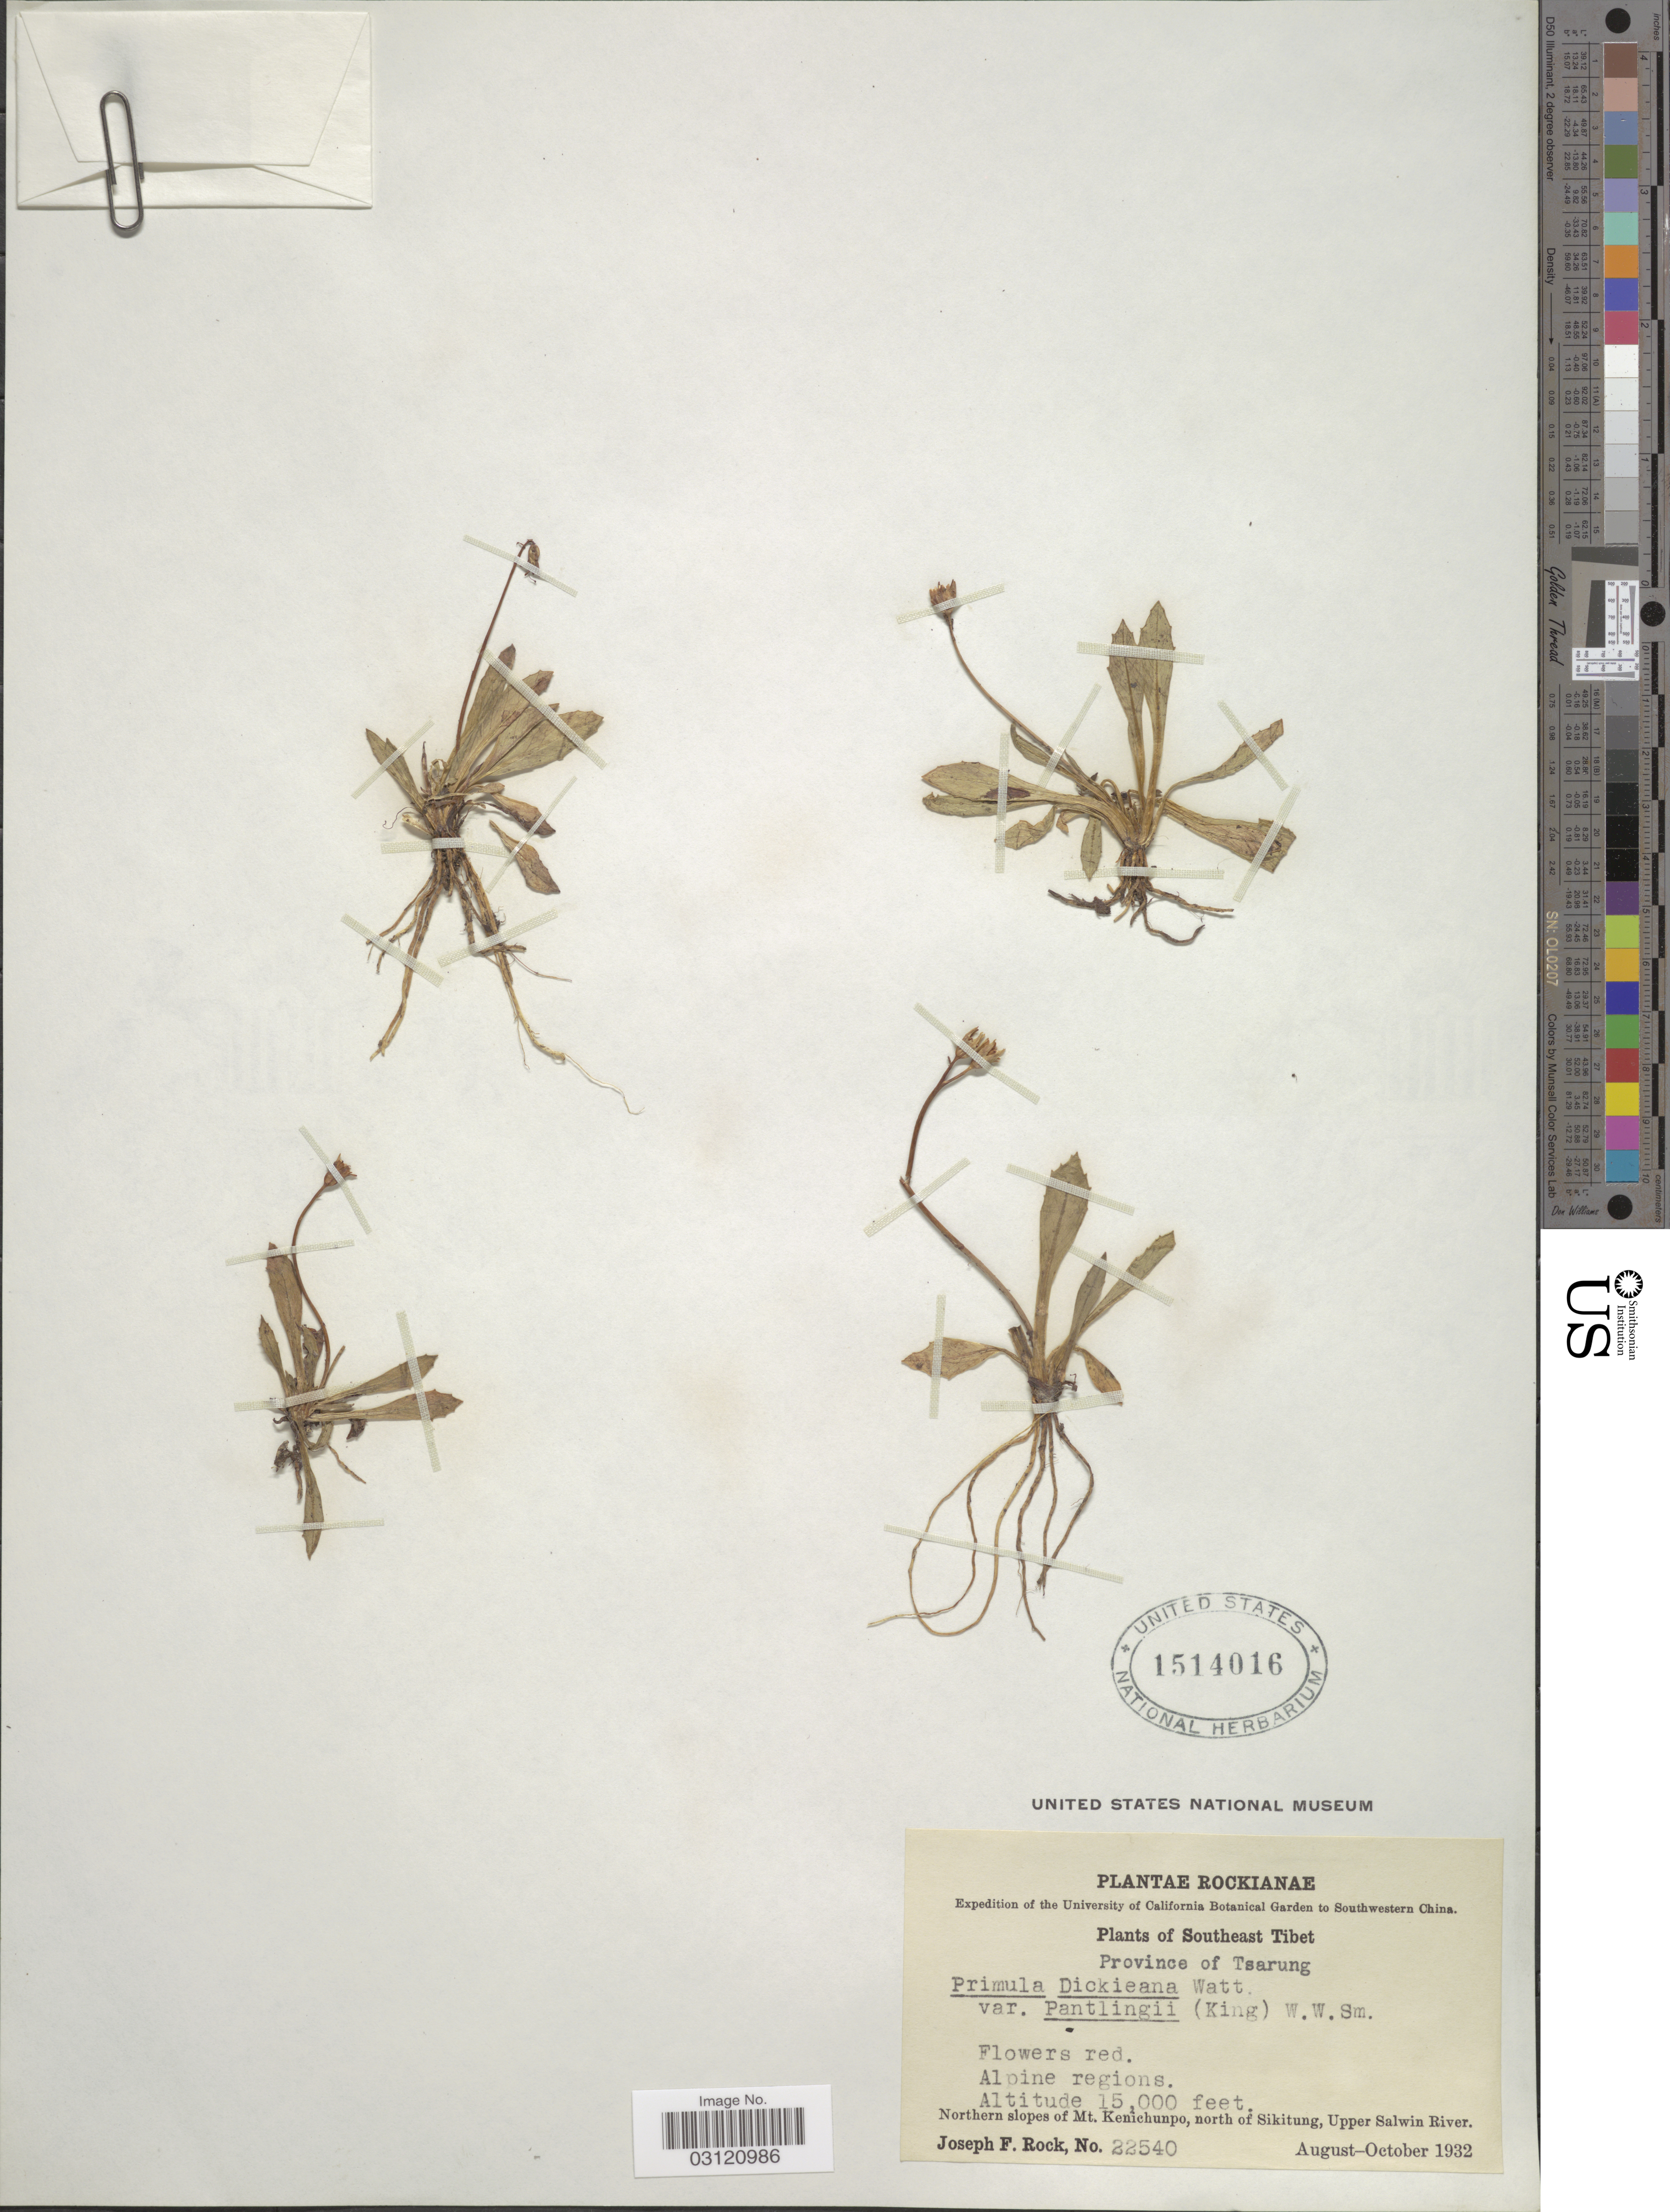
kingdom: Plantae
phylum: Tracheophyta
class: Magnoliopsida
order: Ericales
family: Primulaceae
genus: Primula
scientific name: Primula dickieana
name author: Watt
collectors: J. F. Rock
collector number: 22540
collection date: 1932-08/1932-10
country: China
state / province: Xizang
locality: Southwestern China. Southeast Tibet. Province of Tsarung. Northern slopes of Mt. Kenichunpo, north of Sikitung, Upper Salwin River.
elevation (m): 4572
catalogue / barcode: US 1514016